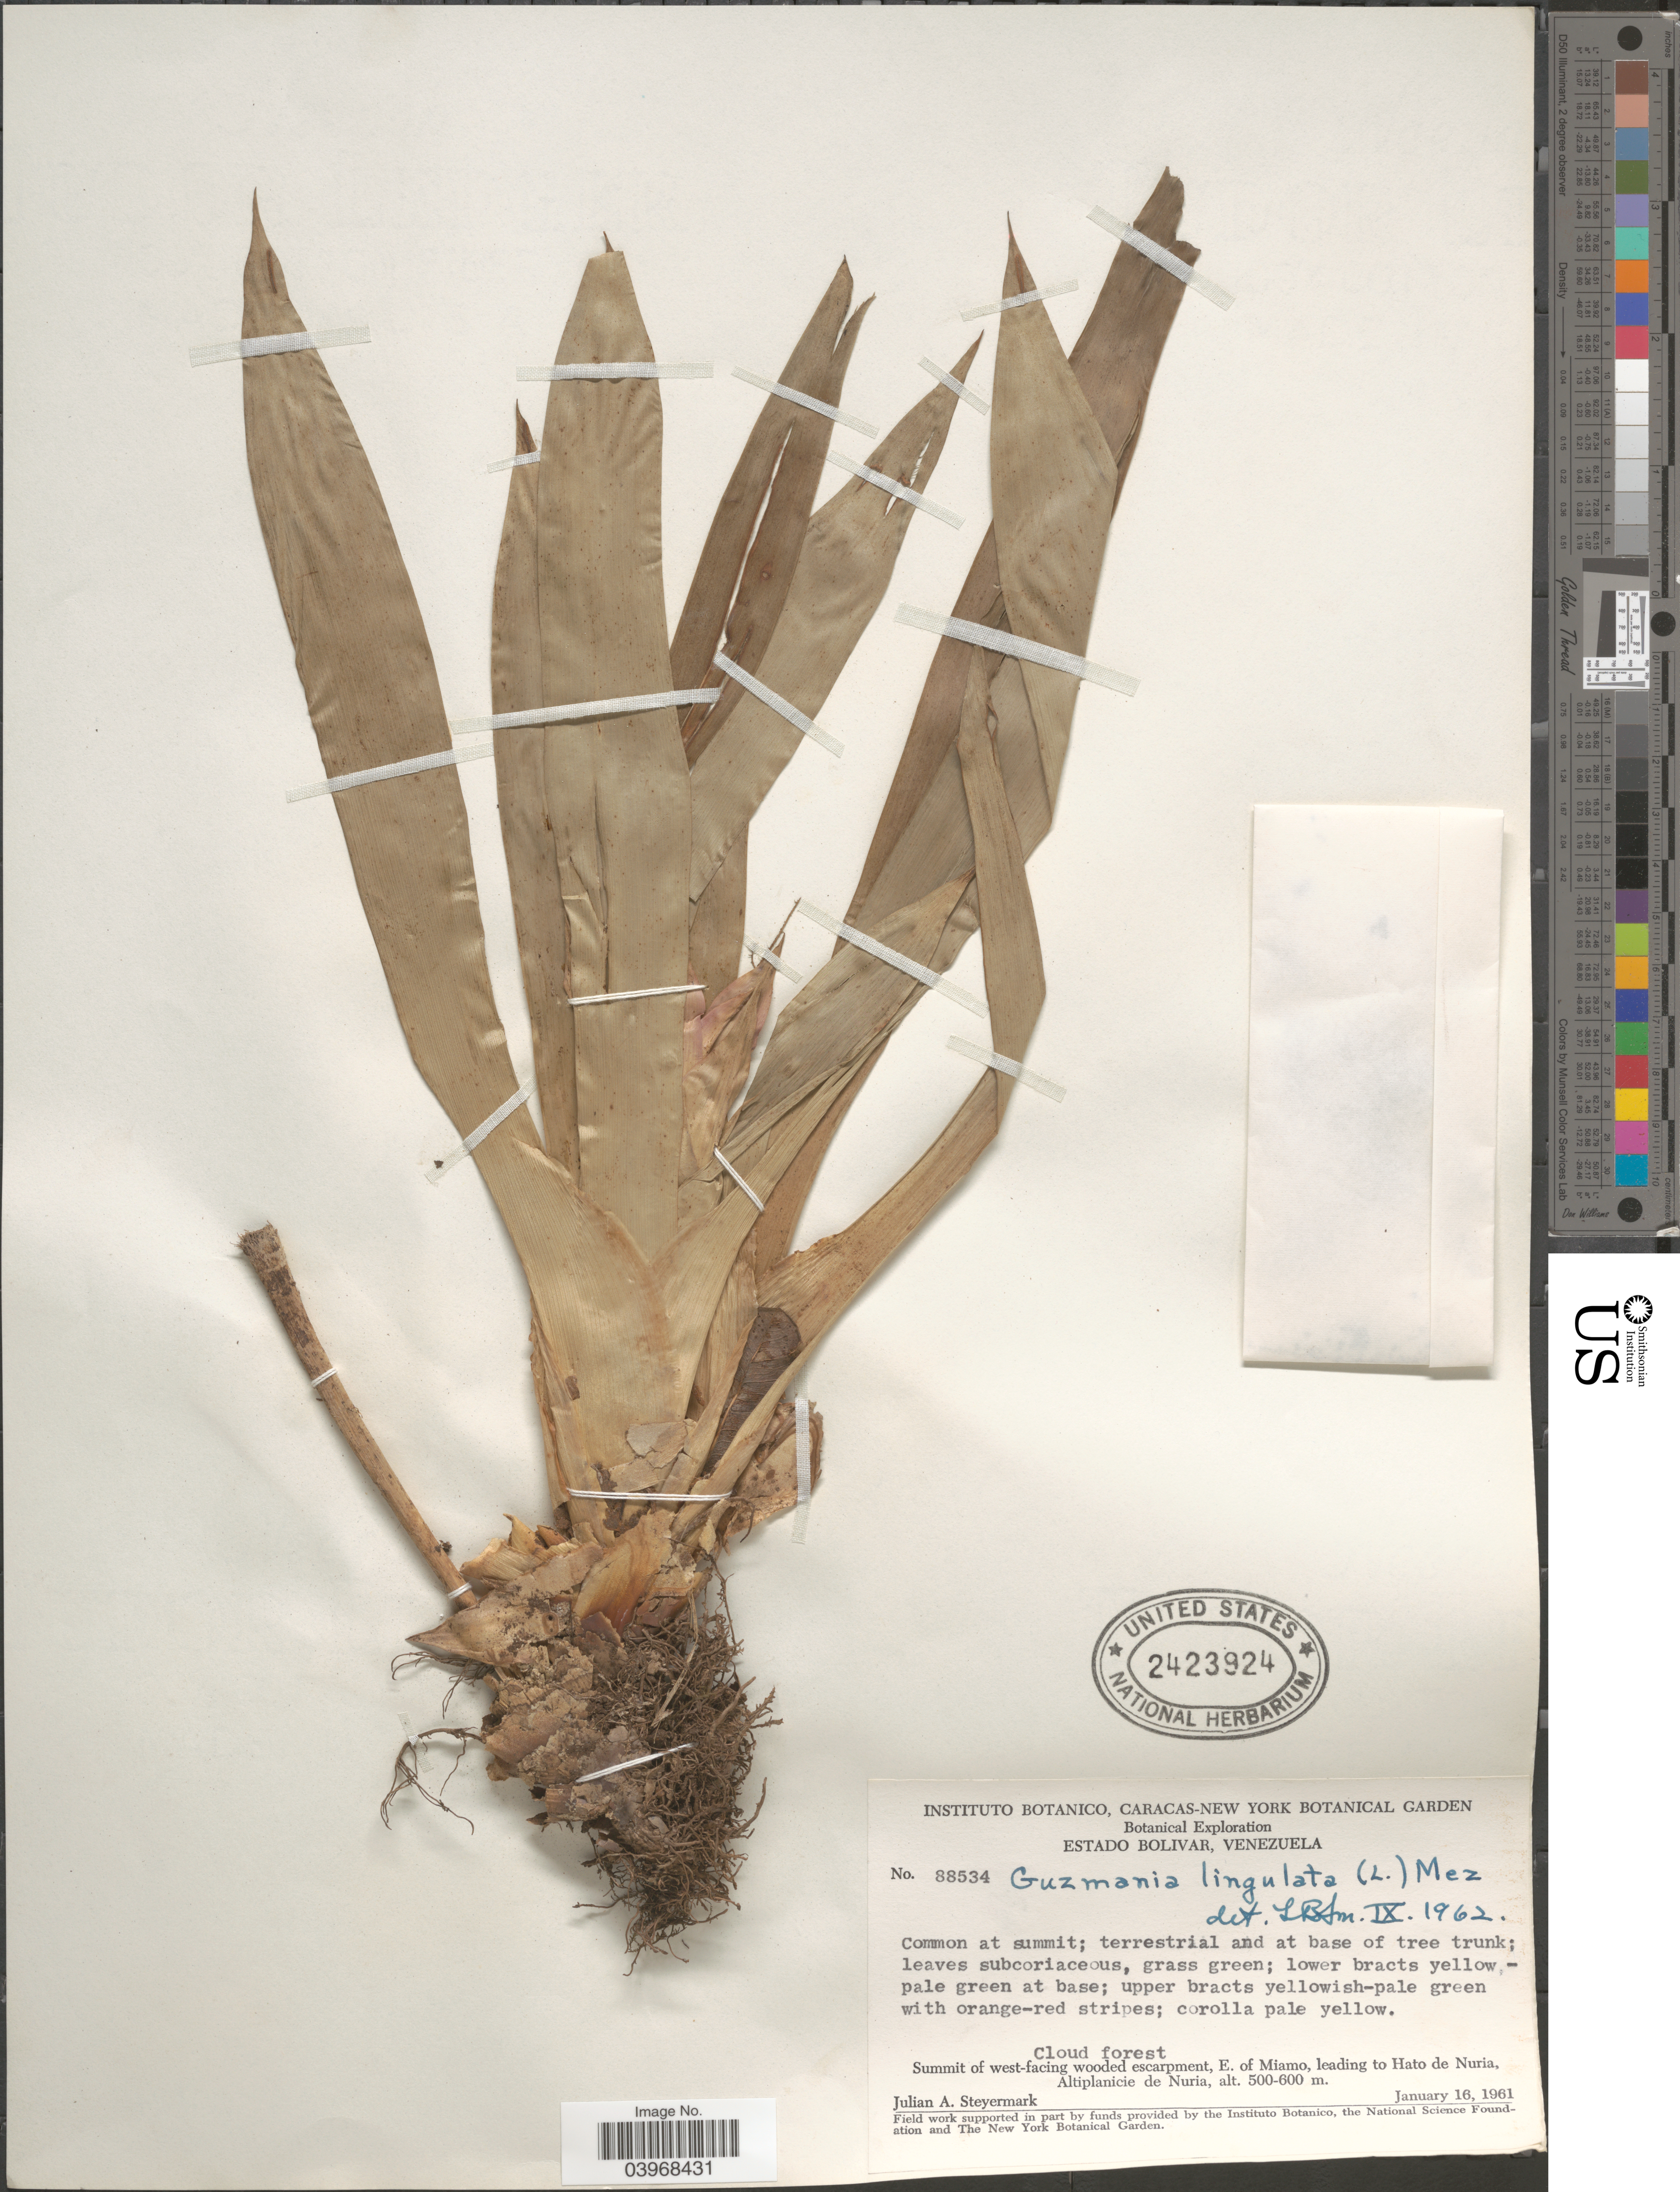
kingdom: Plantae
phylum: Tracheophyta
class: Liliopsida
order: Poales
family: Bromeliaceae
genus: Guzmania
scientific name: Guzmania lingulata var. lingulata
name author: (L.) Mez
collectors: J. Steyermark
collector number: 88534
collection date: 1961-01-16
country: Venezuela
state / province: Bolivar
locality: Summit of west-facing wooded escarpment, E. of Miamo, leading to Hato de Nuria, Altiplanicie de Nuria.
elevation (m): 500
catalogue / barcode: US 2423924